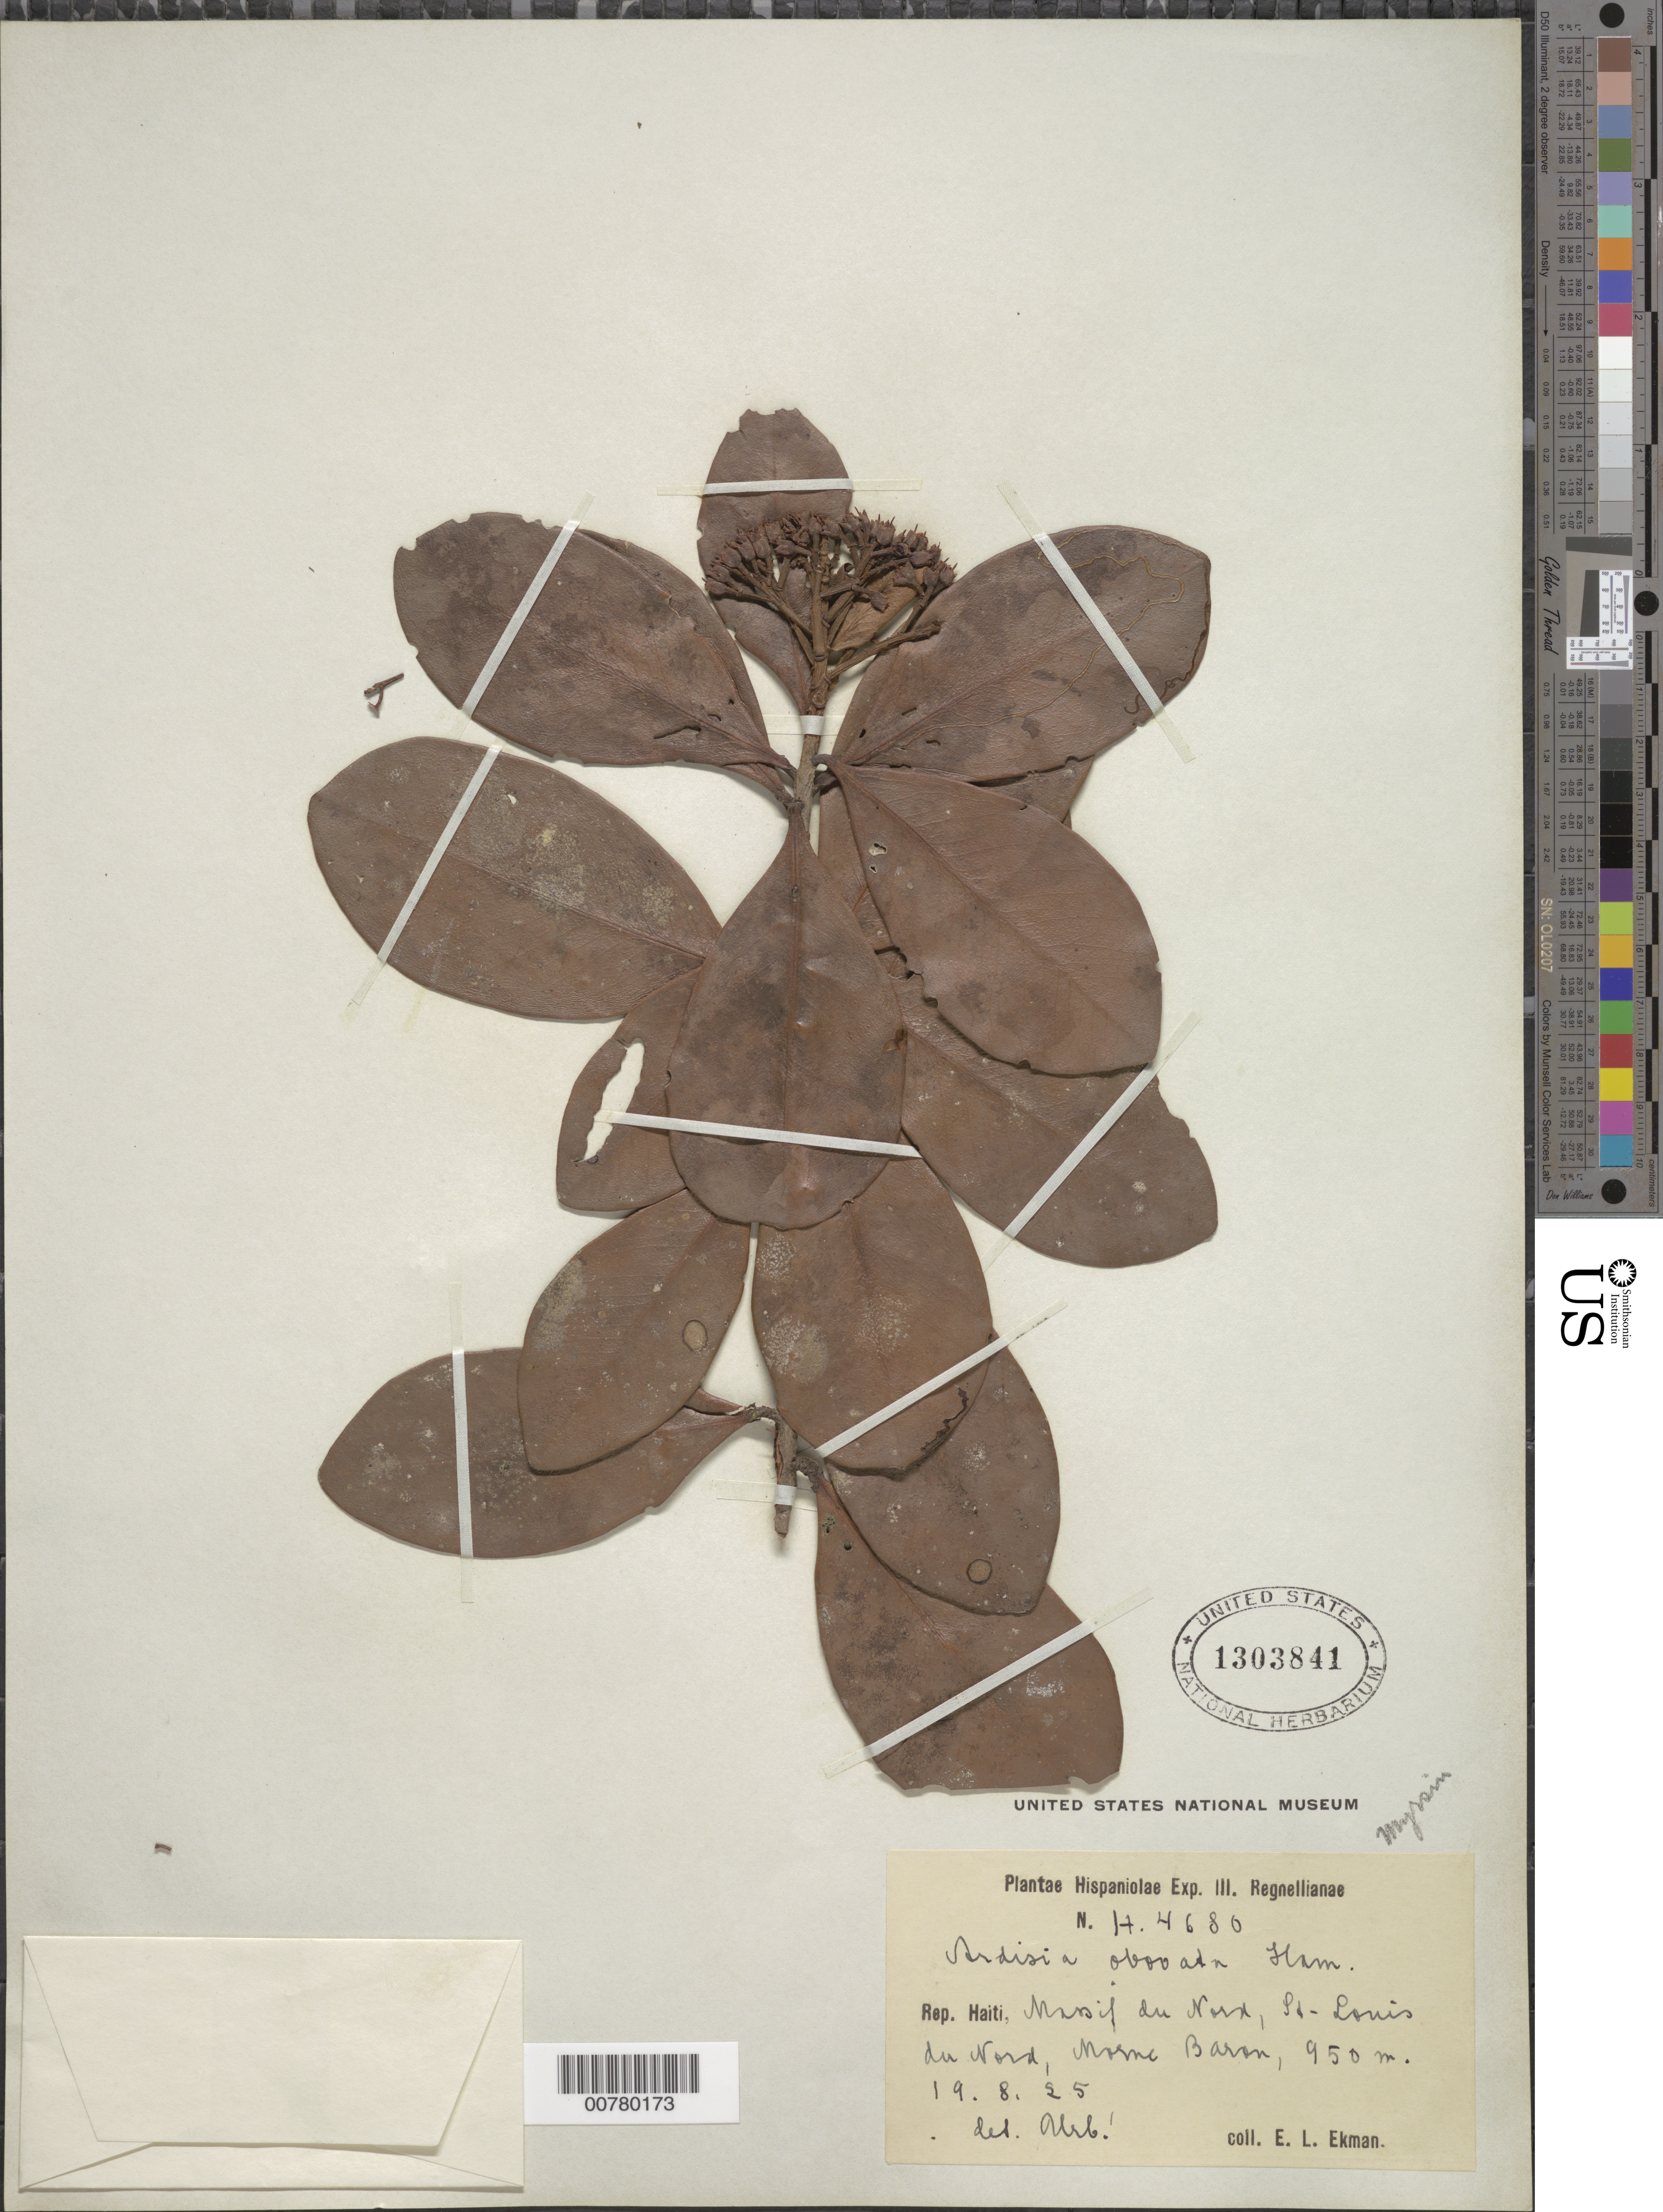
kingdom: Plantae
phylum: Tracheophyta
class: Magnoliopsida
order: Ericales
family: Primulaceae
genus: Ardisia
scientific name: Ardisia obovata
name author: Desv. ex Ham.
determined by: Urban, Ignatz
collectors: E. L. Ekman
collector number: H 4680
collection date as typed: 19 Aug 1925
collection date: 1925-08-19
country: Haiti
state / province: Nord-Ouest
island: Hispaniola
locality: Massif du Nord, St-Louis du Nord, Morne Baron.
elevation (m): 950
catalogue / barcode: US 1303841